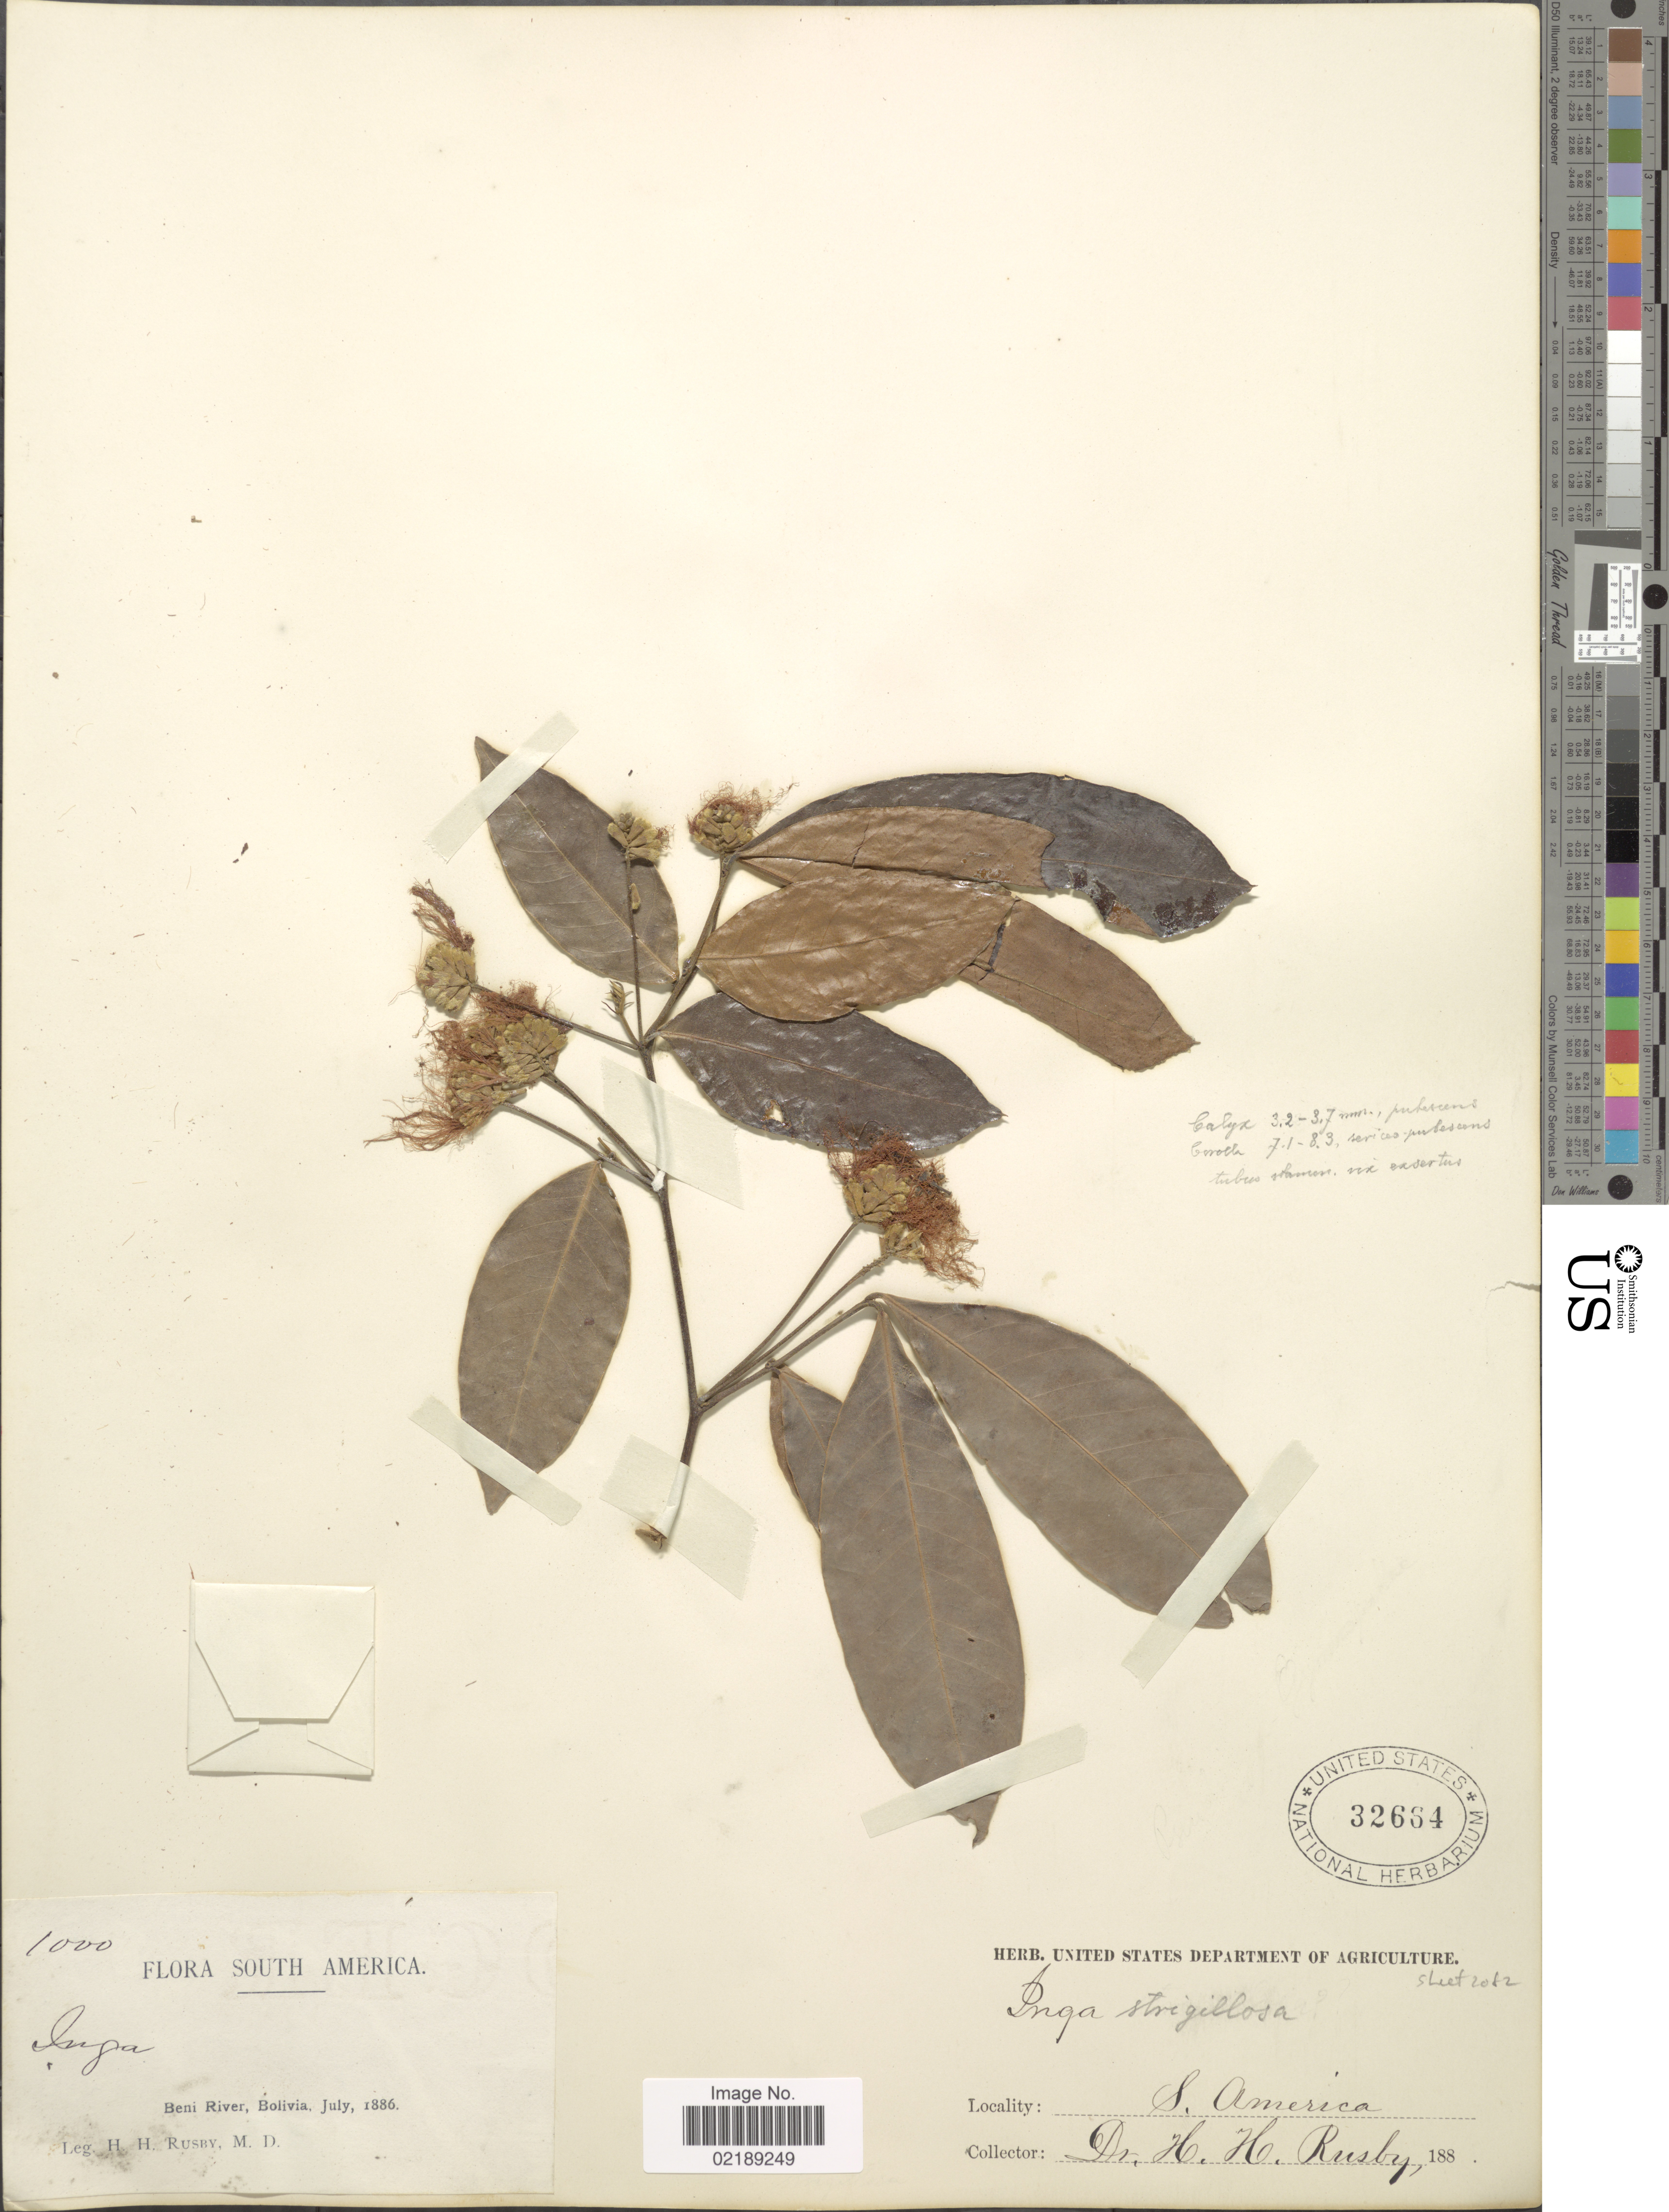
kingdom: Plantae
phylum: Tracheophyta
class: Magnoliopsida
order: Fabales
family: Fabaceae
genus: Inga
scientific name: Inga punctata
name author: Willd.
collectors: H. H. Rusby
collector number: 1000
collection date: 1886-07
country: Bolivia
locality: Beni River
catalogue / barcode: US 32664